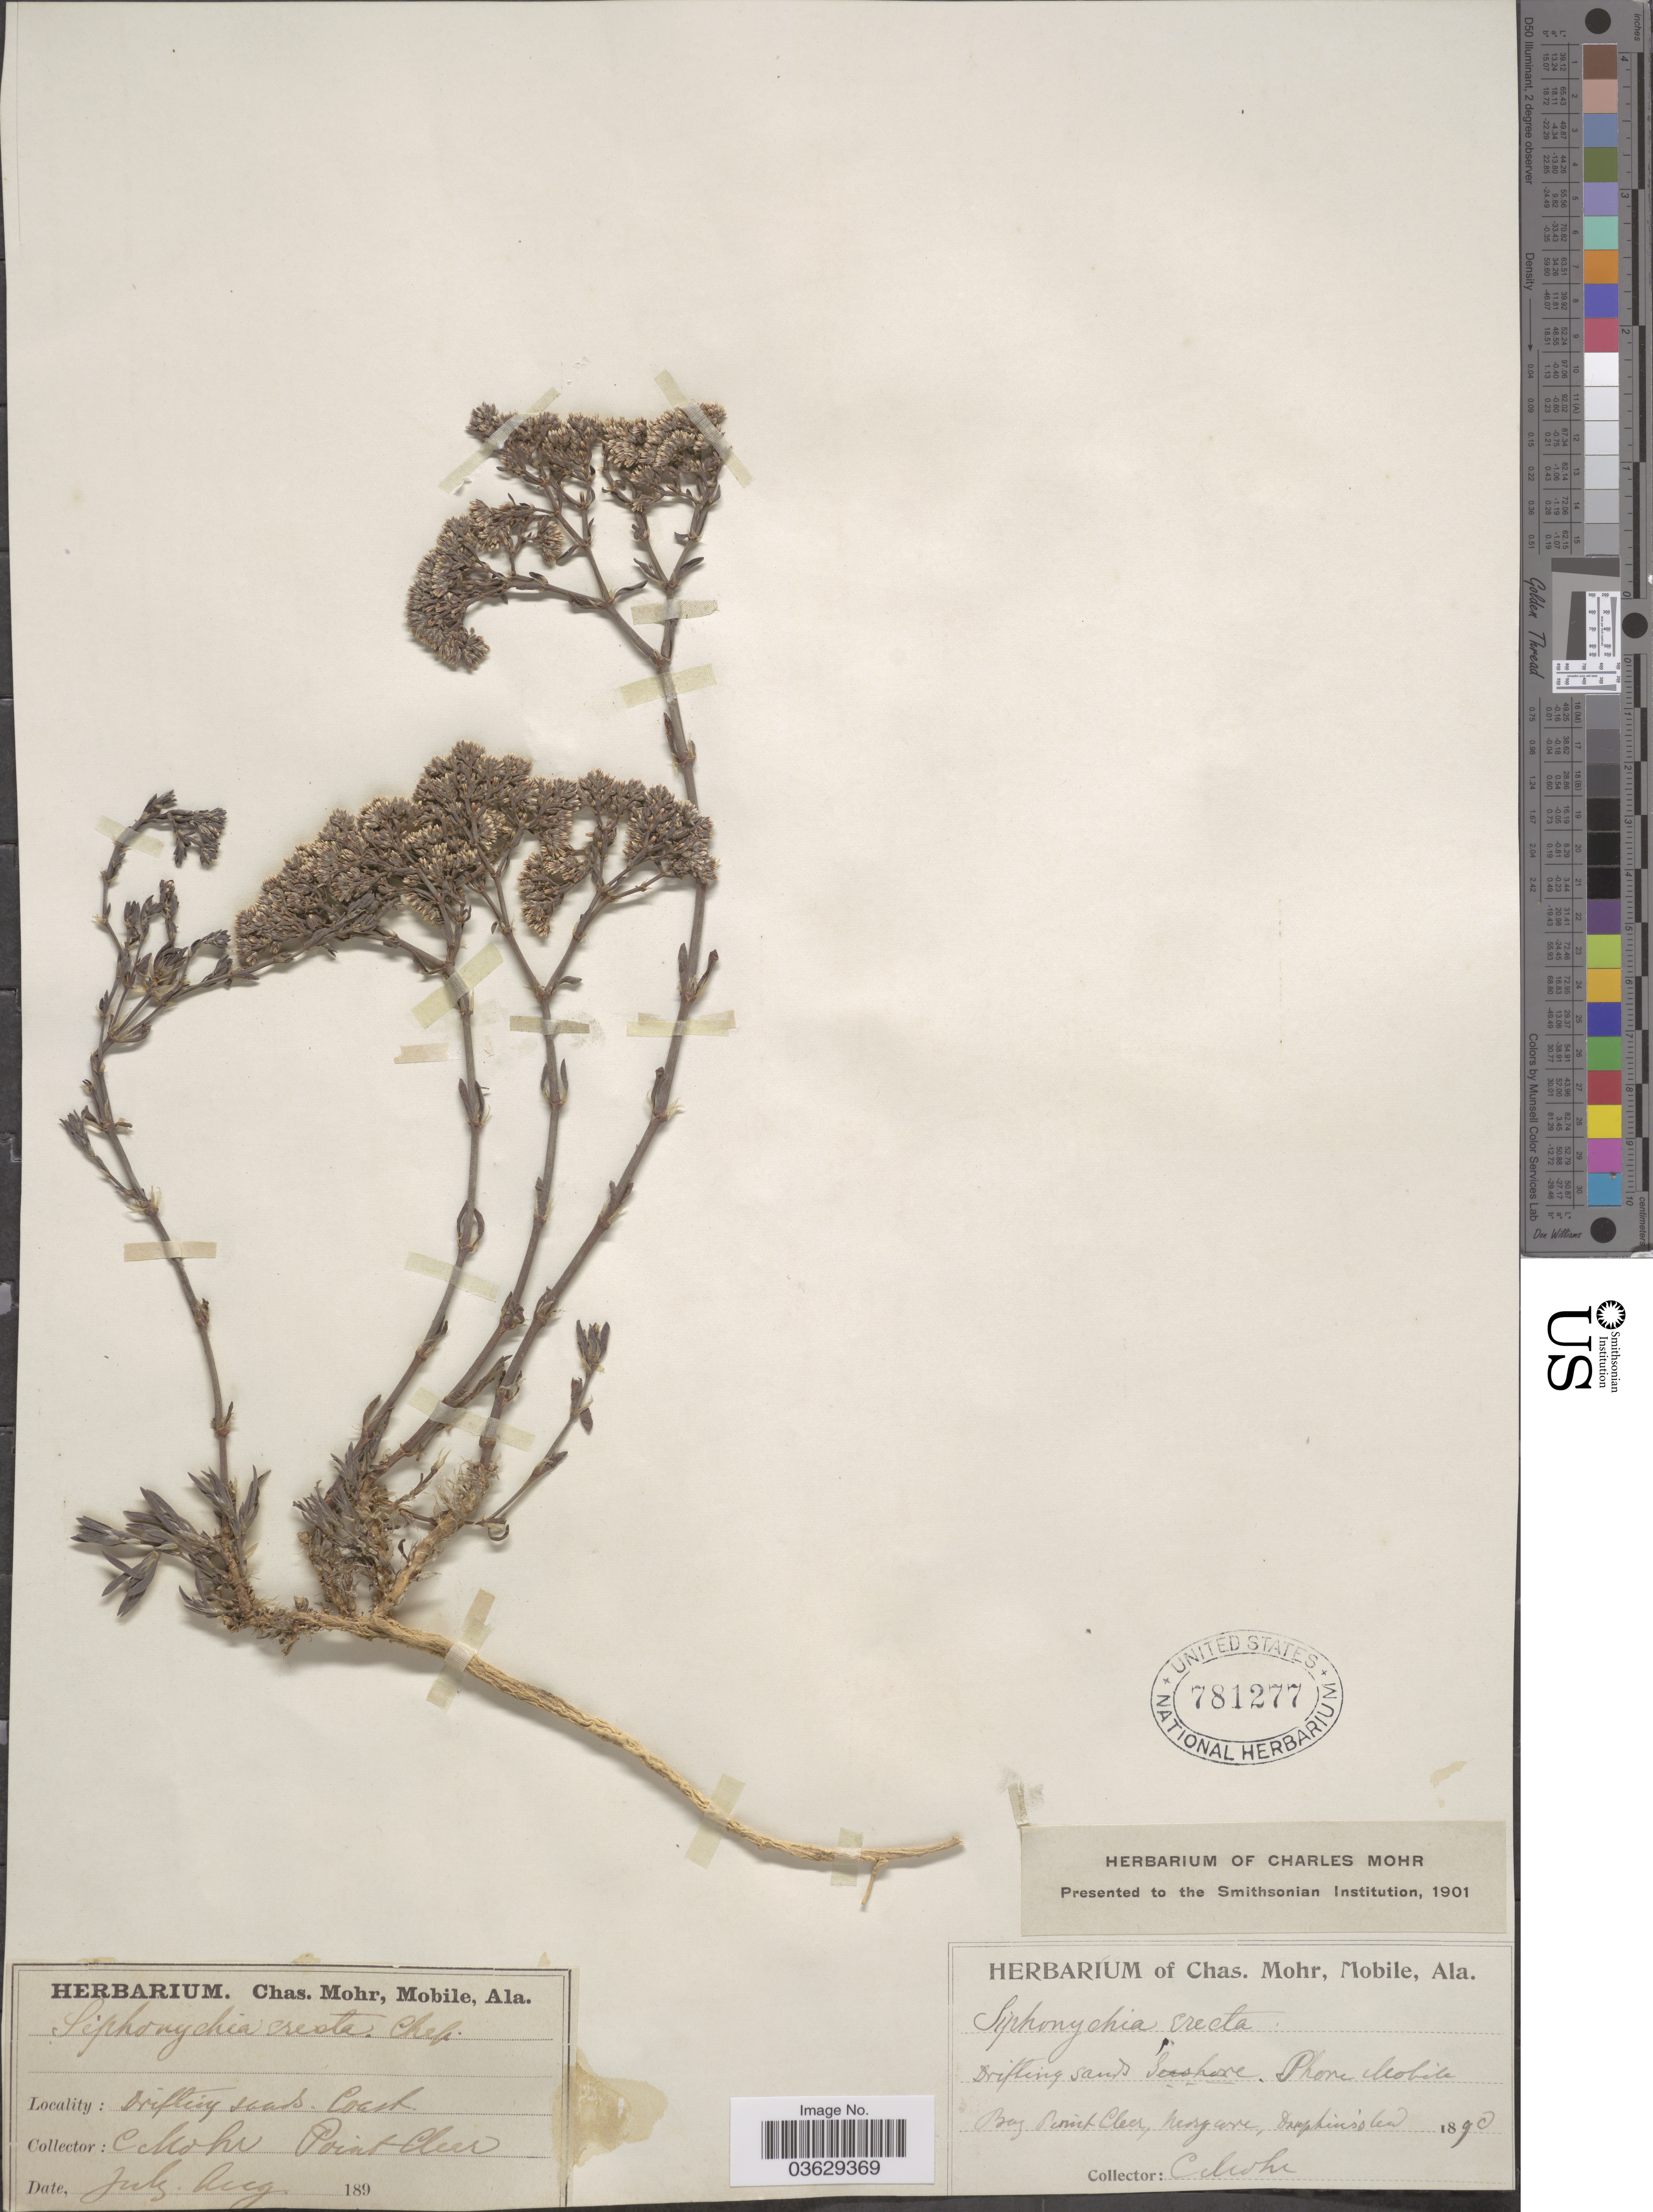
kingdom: Plantae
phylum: Tracheophyta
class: Magnoliopsida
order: Caryophyllales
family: Caryophyllaceae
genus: Paronychia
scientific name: Paronychia erecta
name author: (Chapm.) Shinners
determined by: Strong, Mark T., (BOT), Smithsonian Institution - National Museum of Natural History (UNITED STATES)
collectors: Mohr, C. T. (herbarium)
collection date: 1890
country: United States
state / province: Alabama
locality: Bay Point Clear, Dauphinisland.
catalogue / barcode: US 781277